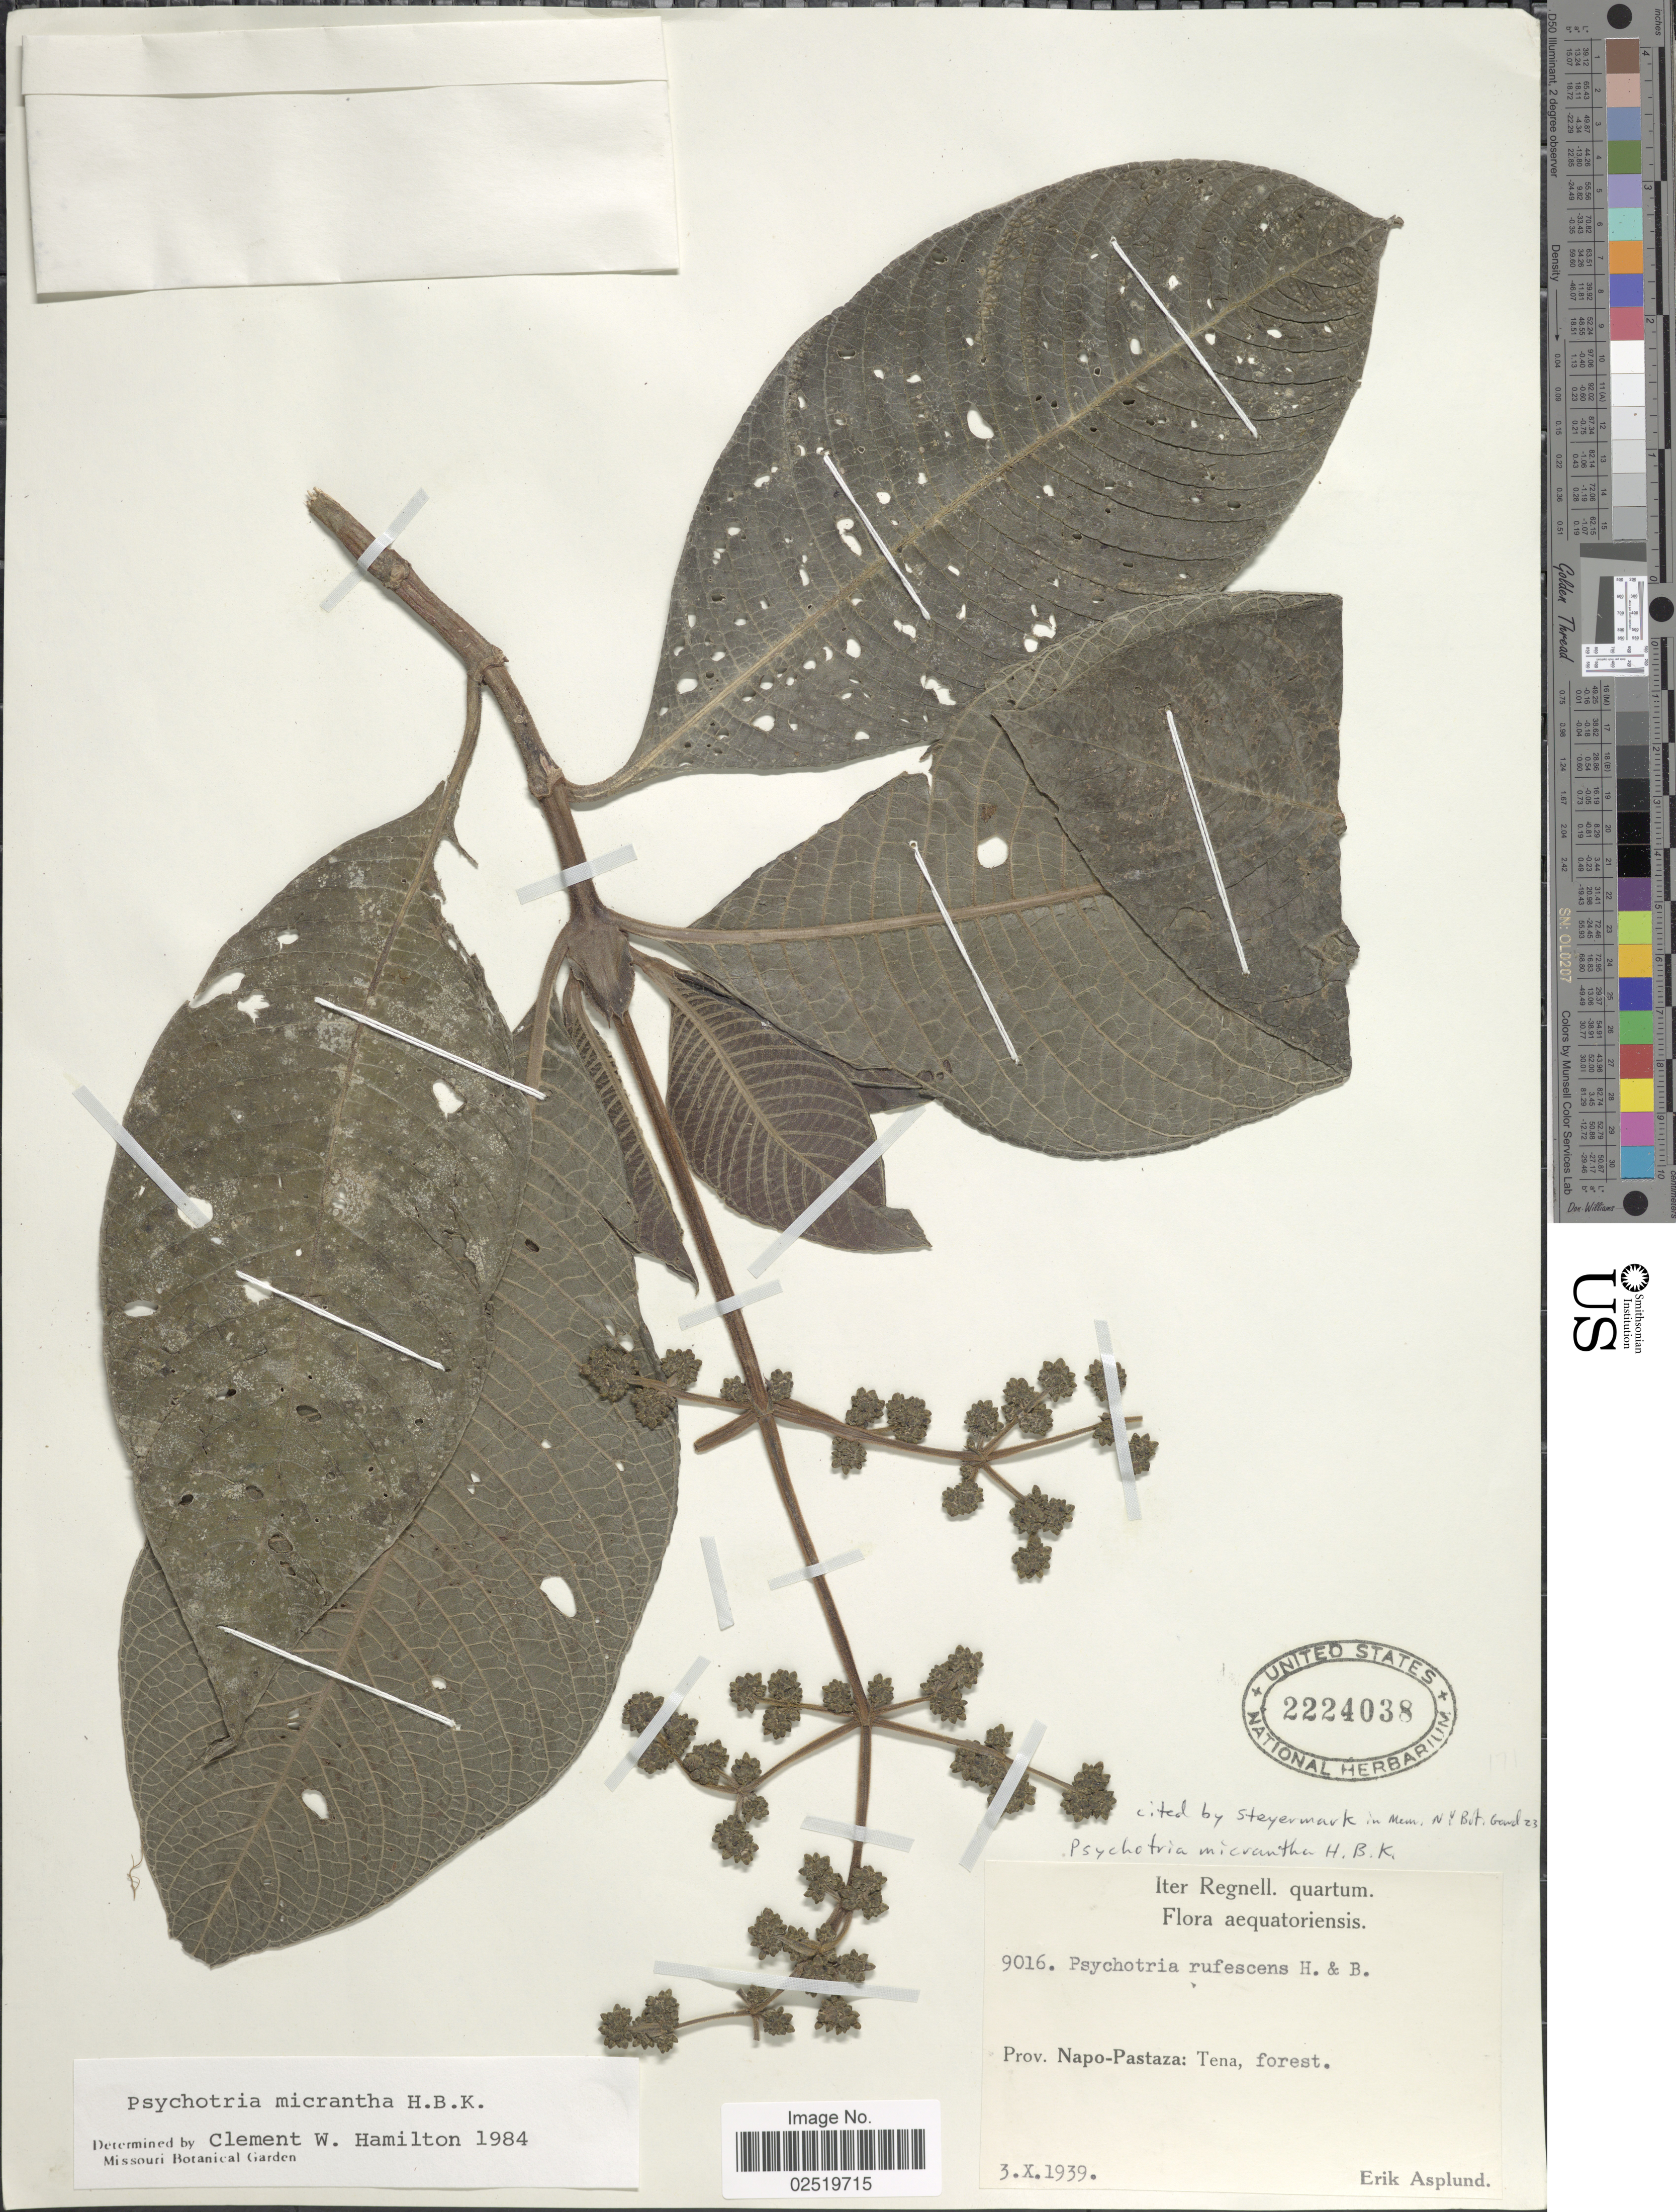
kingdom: Plantae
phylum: Tracheophyta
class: Magnoliopsida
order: Gentianales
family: Rubiaceae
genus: Psychotria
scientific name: Psychotria micrantha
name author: Kunth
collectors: E. Asplund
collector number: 9016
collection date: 1939-10-03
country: Ecuador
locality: Iter Regnell. quartum, aequatoriensis, Prov. Napo-Pastaza: Tena, forest.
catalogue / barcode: US 2224038